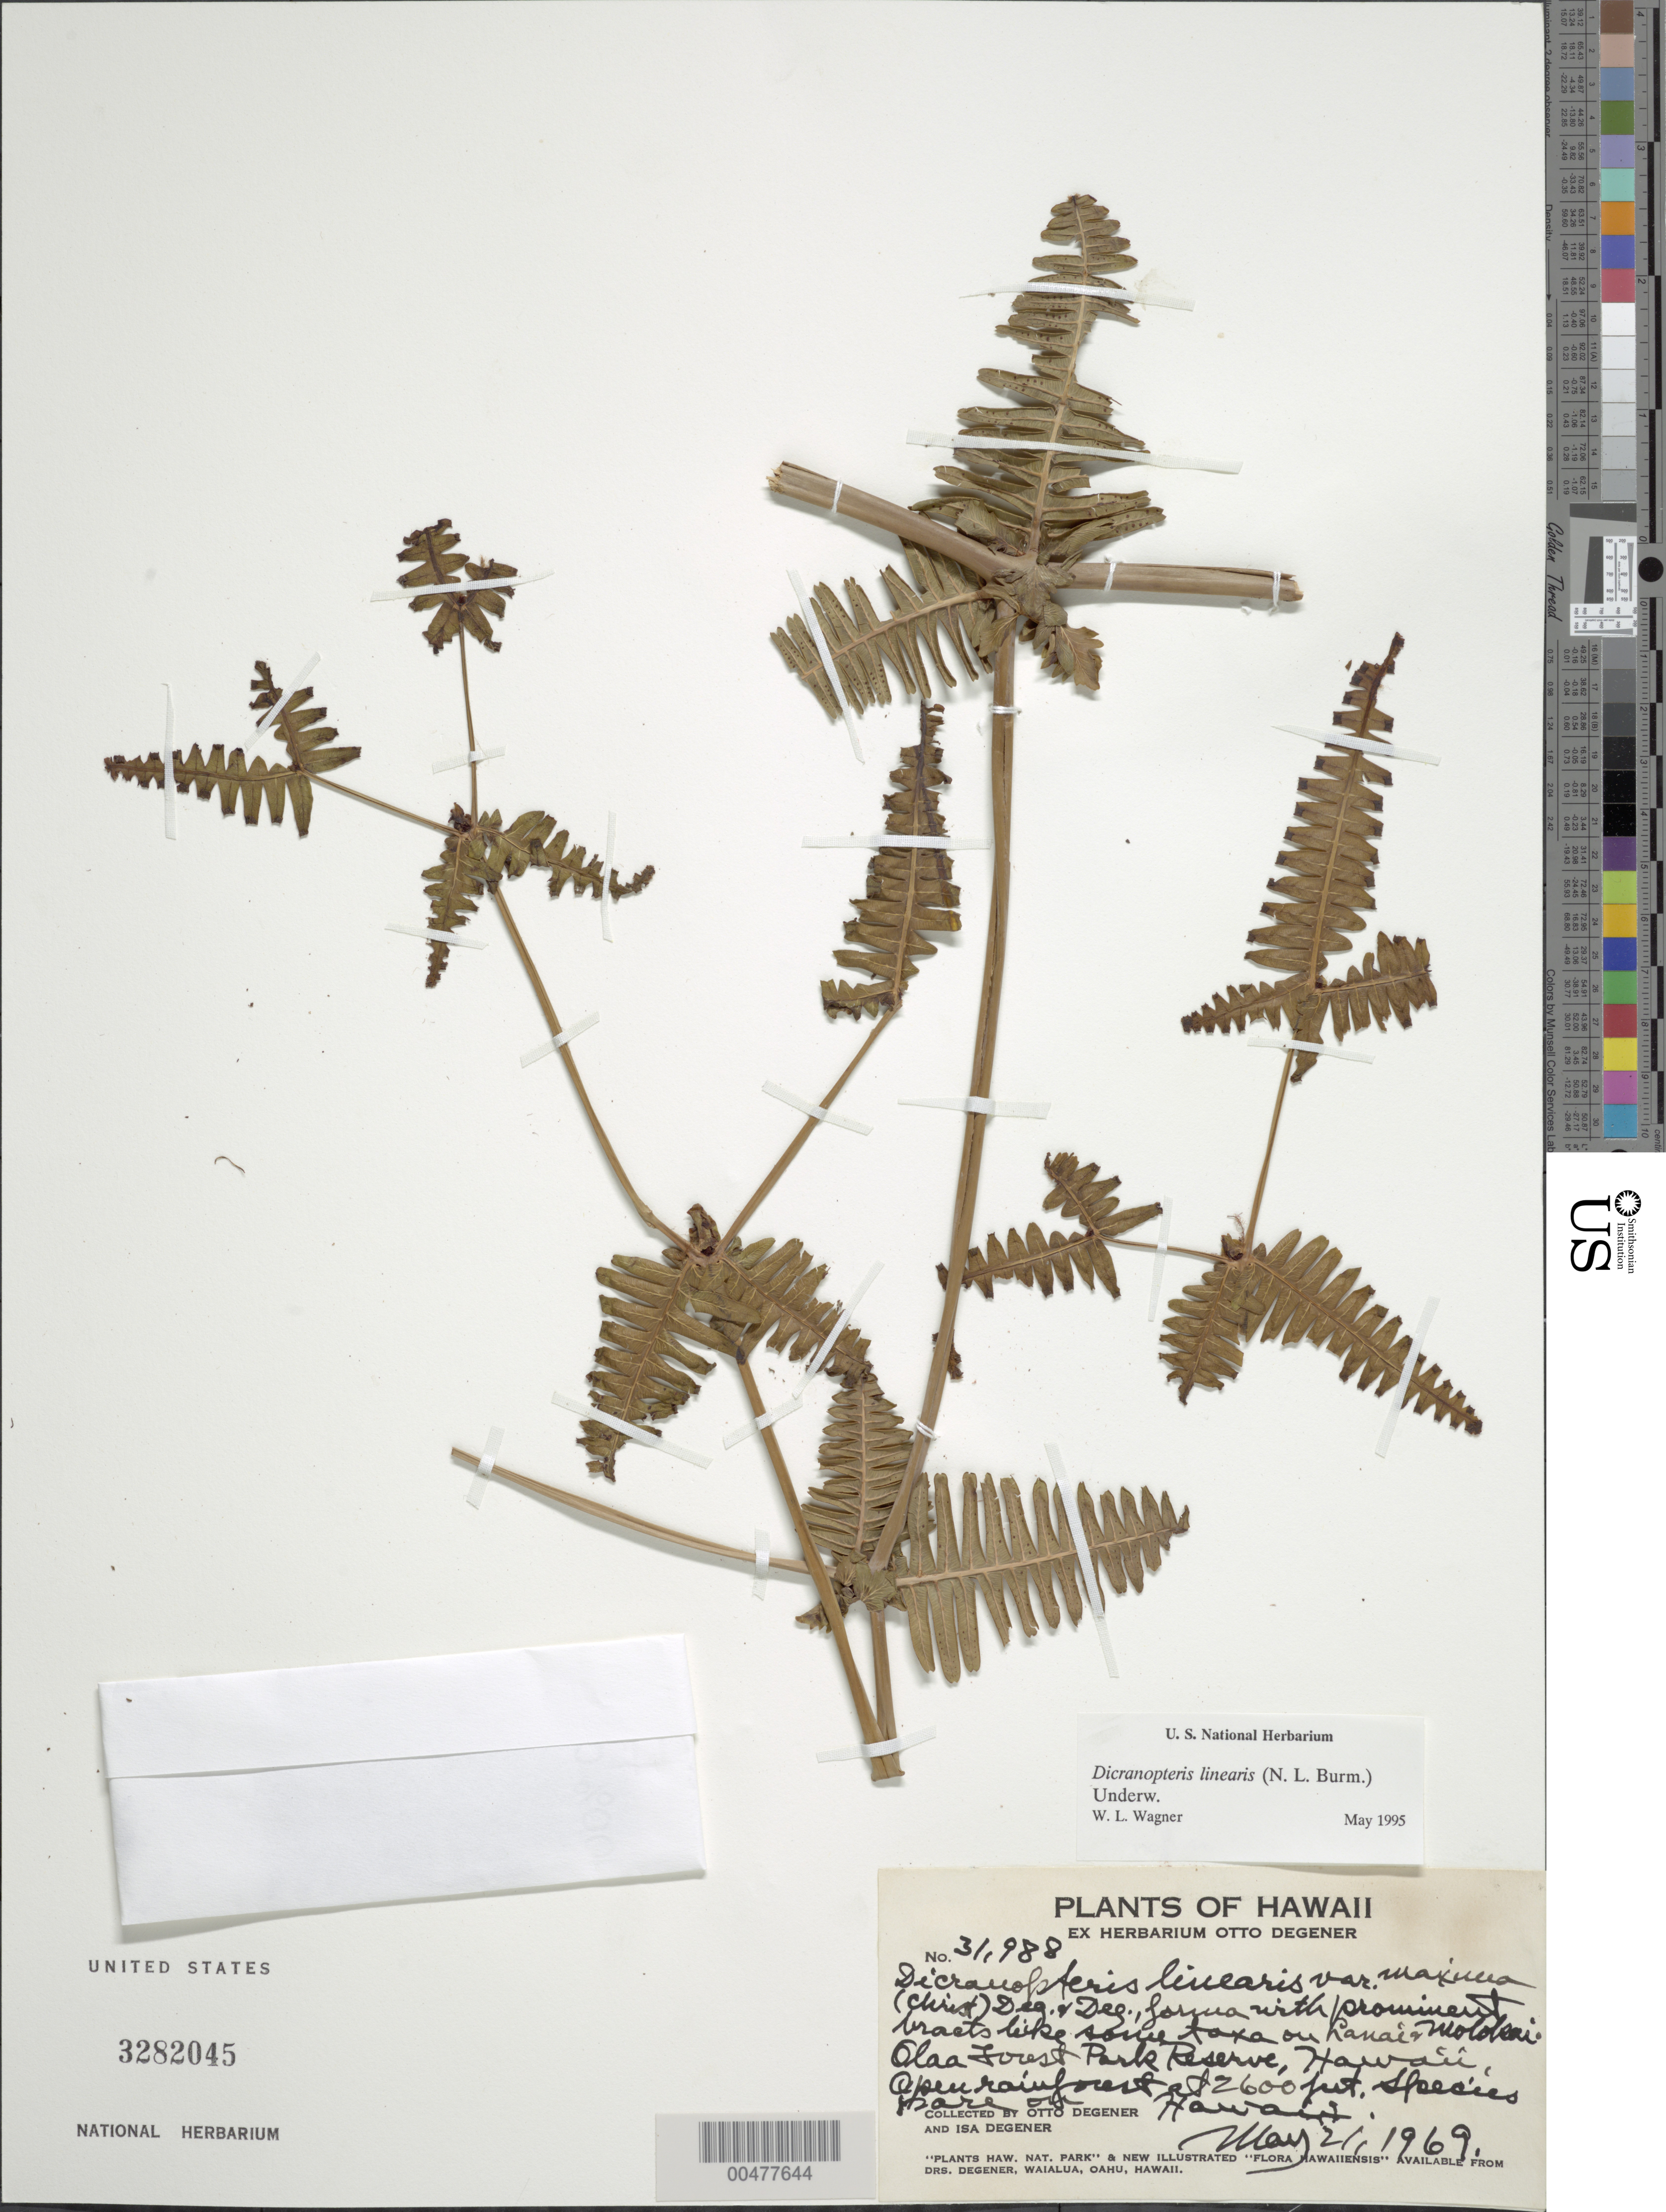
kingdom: Plantae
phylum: Tracheophyta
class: Polypodiopsida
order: Gleicheniales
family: Gleicheniaceae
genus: Dicranopteris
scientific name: Dicranopteris linearis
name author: (Burm. f.) Underw.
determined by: Wagner, W. L., (BOT), Smithsonian Institution - National Museum of Natural History (UNITED STATES)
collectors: O. Degener & I. Degener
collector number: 31988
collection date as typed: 21 May 1969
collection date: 1969-05-21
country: United States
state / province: Hawaii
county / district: Hawaii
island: Hawaii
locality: Olaa Forest Park Reserve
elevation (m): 792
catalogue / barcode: US 3282045